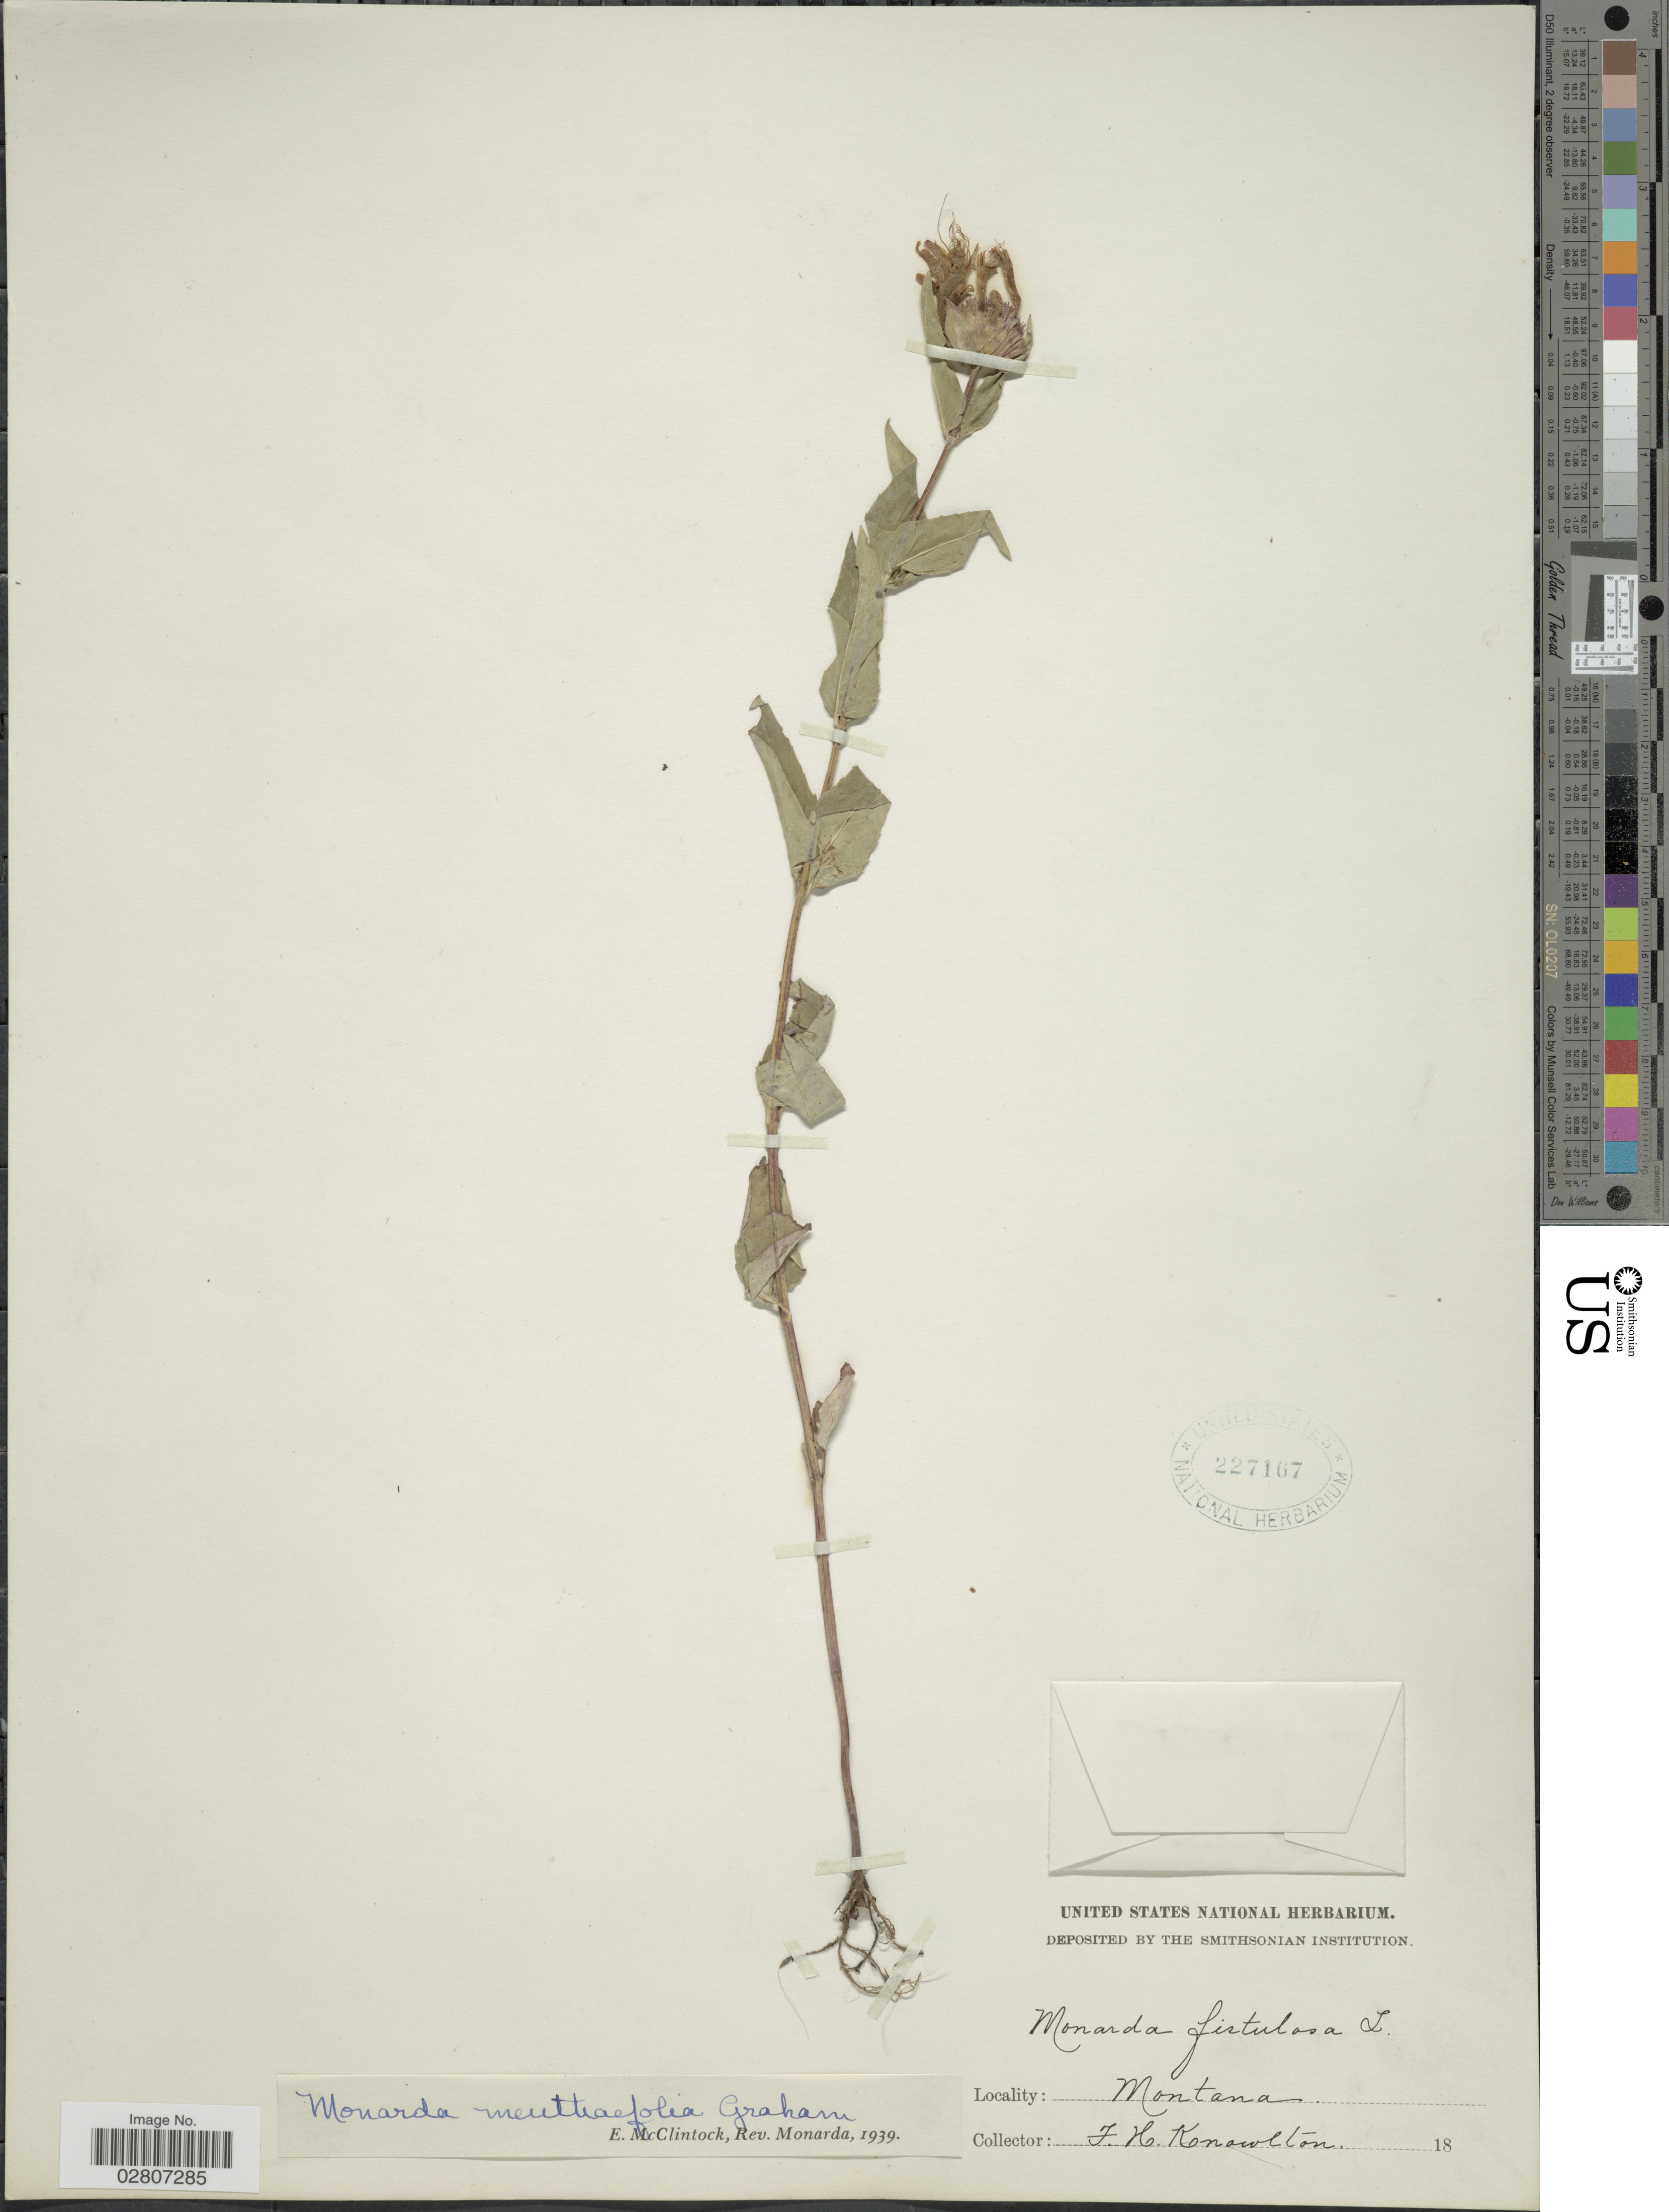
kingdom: Plantae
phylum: Tracheophyta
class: Magnoliopsida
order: Lamiales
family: Lamiaceae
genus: Monarda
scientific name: Monarda fistulosa var. menthifolia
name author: (Graham) Fernald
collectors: F. H. Knowlton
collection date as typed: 18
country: United States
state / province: Montana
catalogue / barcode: US 227167